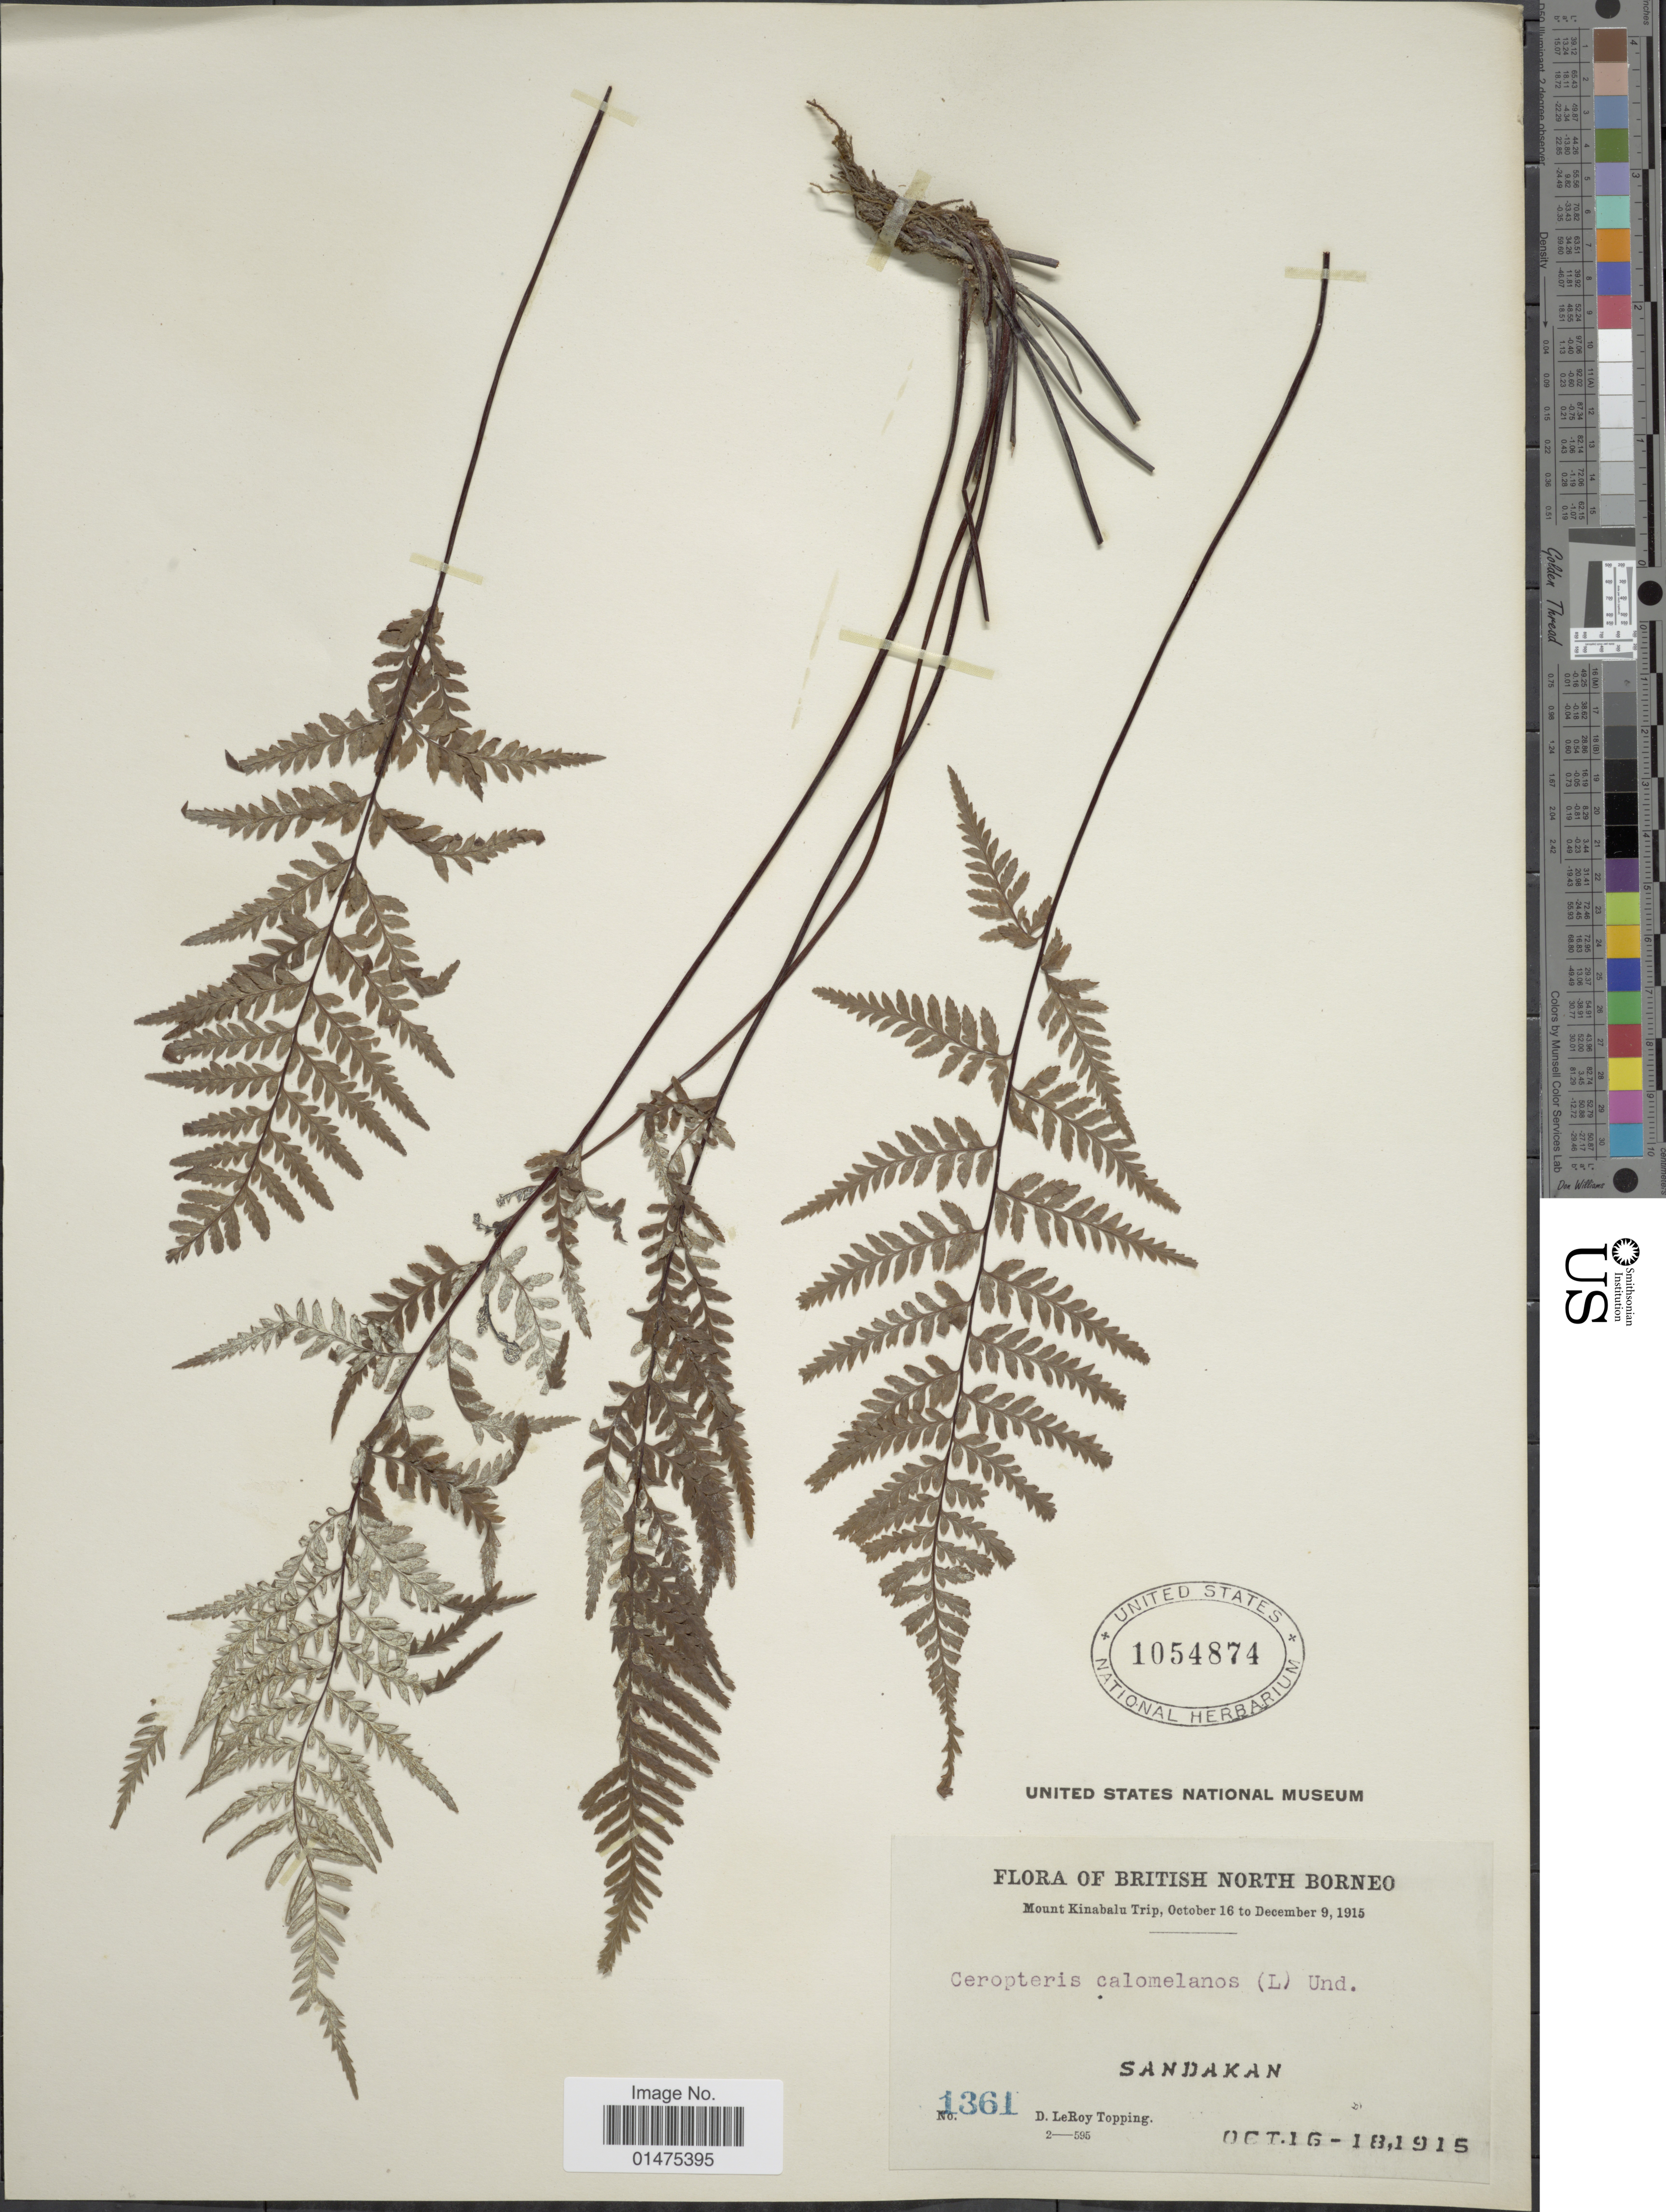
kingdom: Plantae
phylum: Tracheophyta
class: Polypodiopsida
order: Polypodiales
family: Pteridaceae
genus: Pityrogramma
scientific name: Pityrogramma calomelanos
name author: (L.) Link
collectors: D. L. Topping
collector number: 1361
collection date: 1915-10-16/1915-10-18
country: Malaysia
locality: British North Borneo, Sandakan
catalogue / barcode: US 1054874